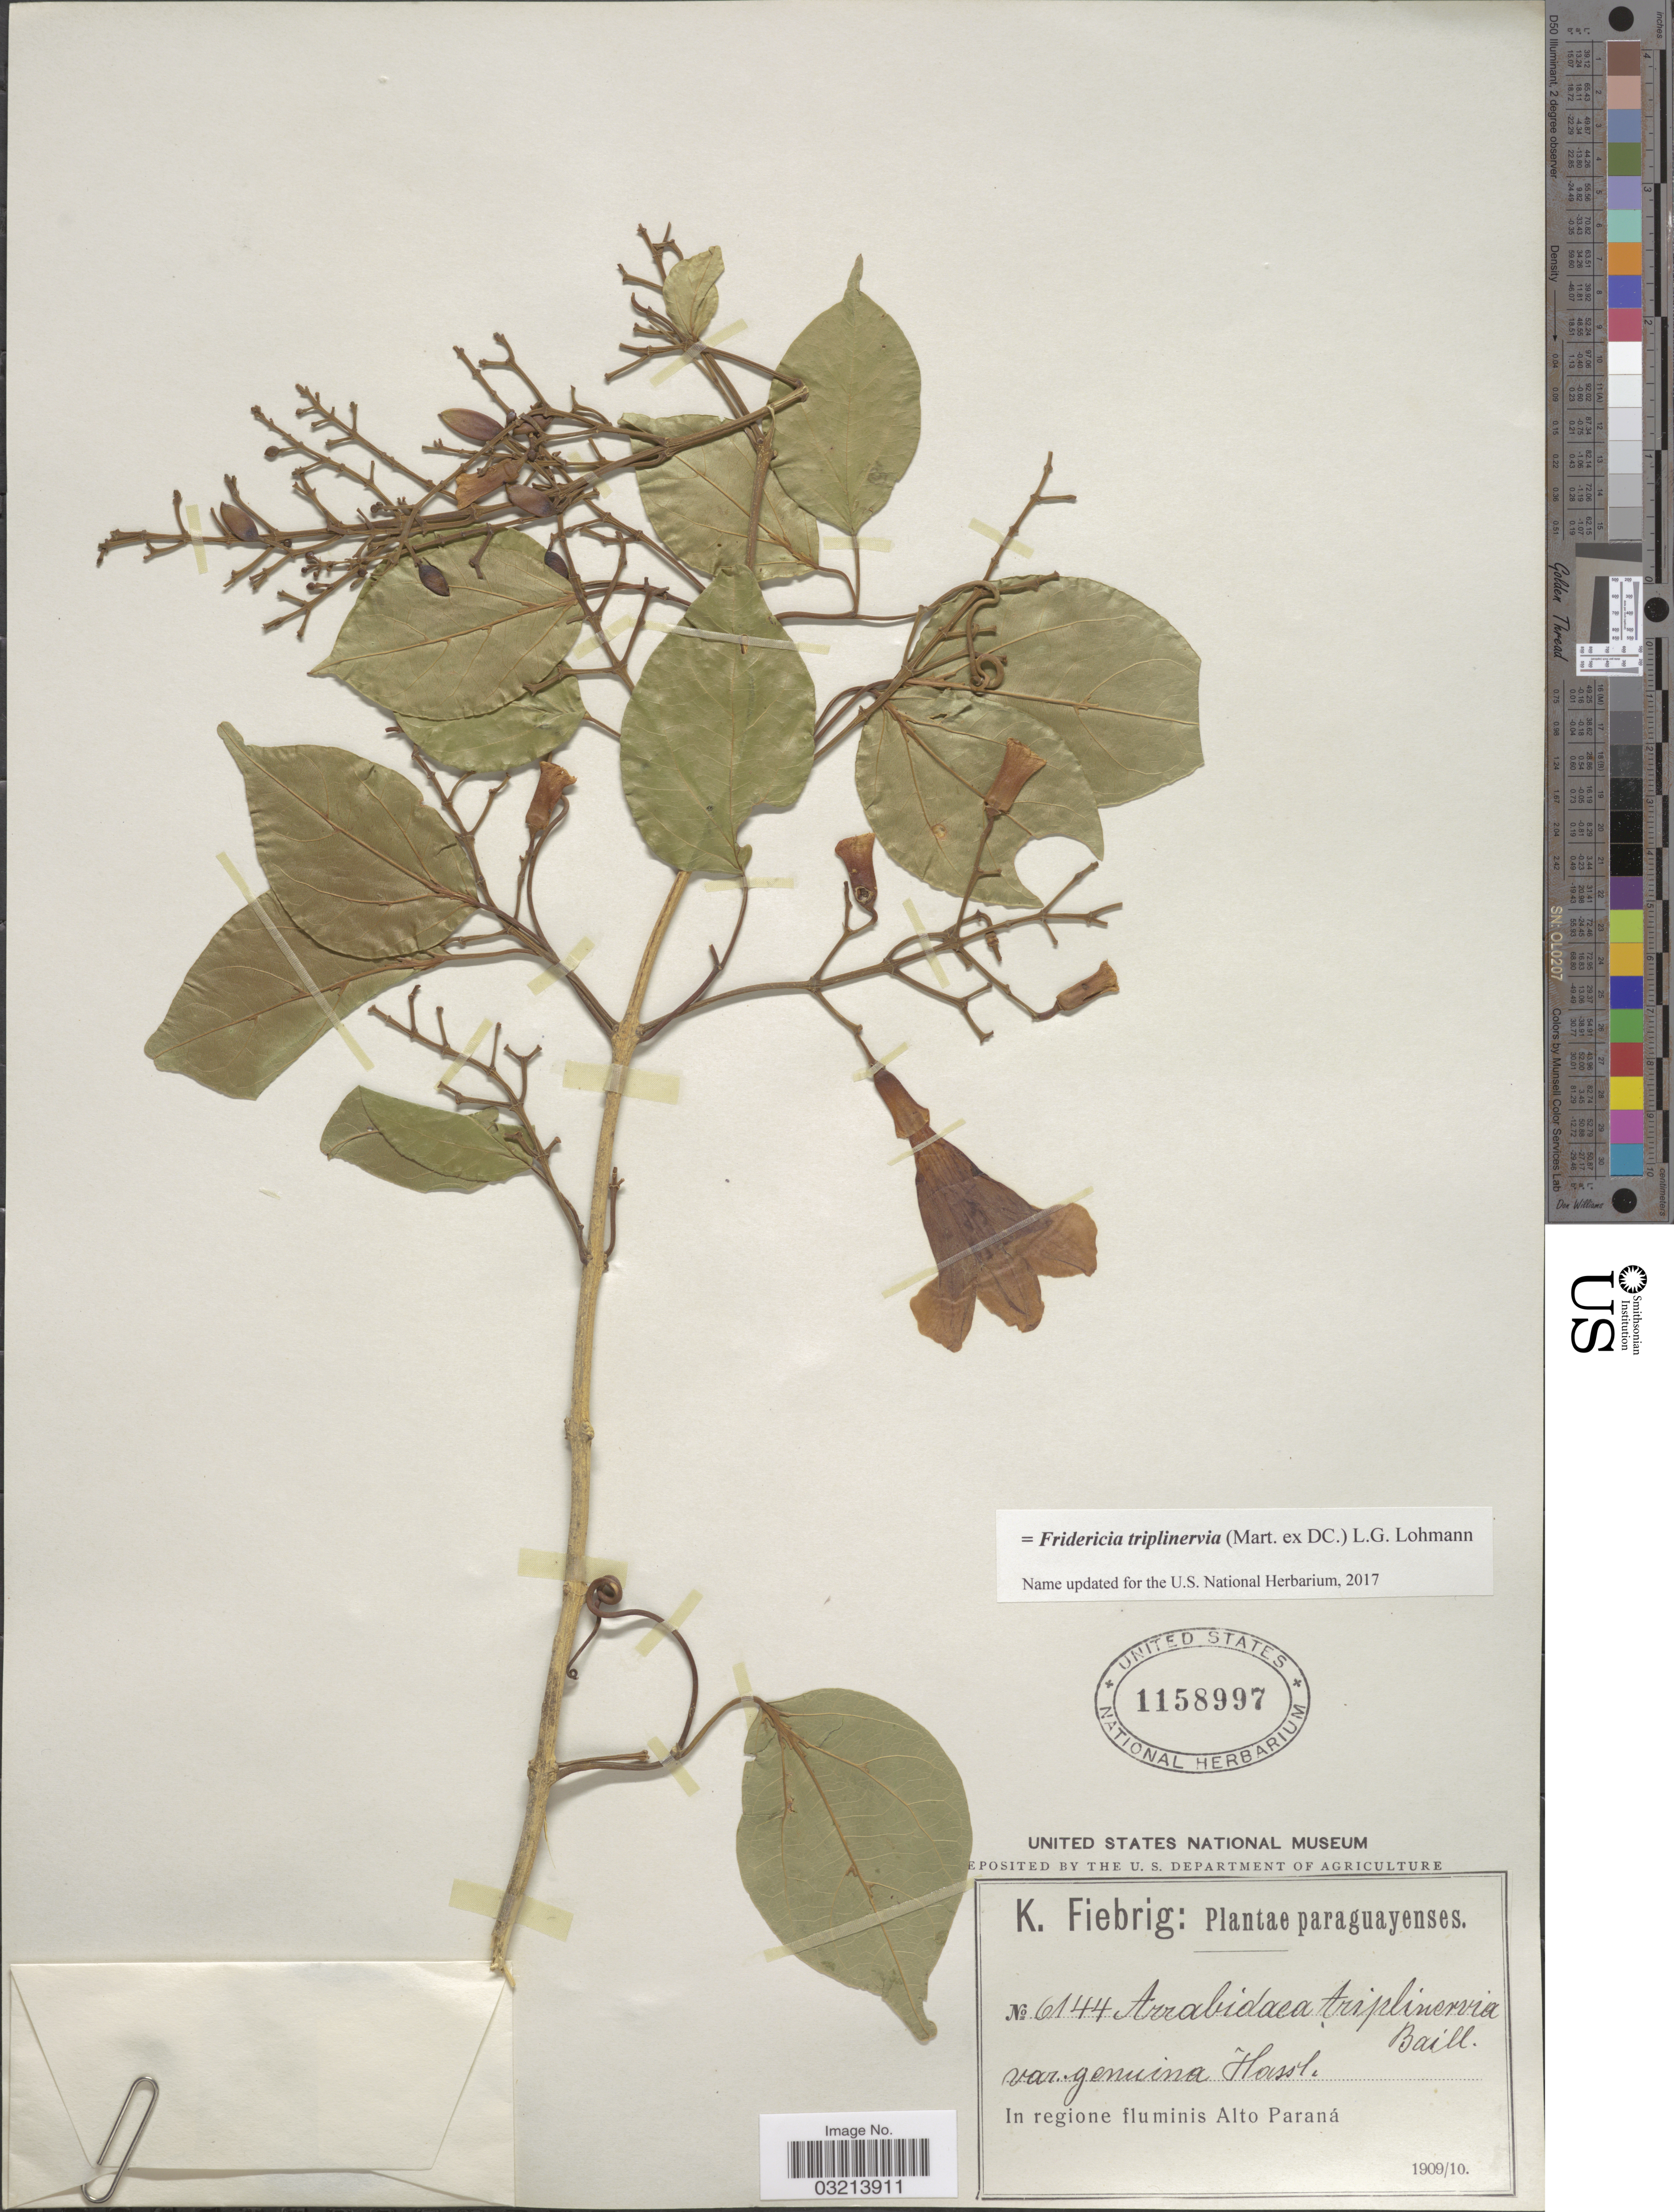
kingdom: Plantae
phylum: Tracheophyta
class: Magnoliopsida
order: Lamiales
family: Bignoniaceae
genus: Fridericia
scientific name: Fridericia triplinervia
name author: (Mart. ex DC.) L.G. Lohmann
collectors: K. Fiebrig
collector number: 6144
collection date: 1909/1910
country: Paraguay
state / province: Alto Parana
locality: In regione fluminis Alto Paraná.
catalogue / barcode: US 1158997